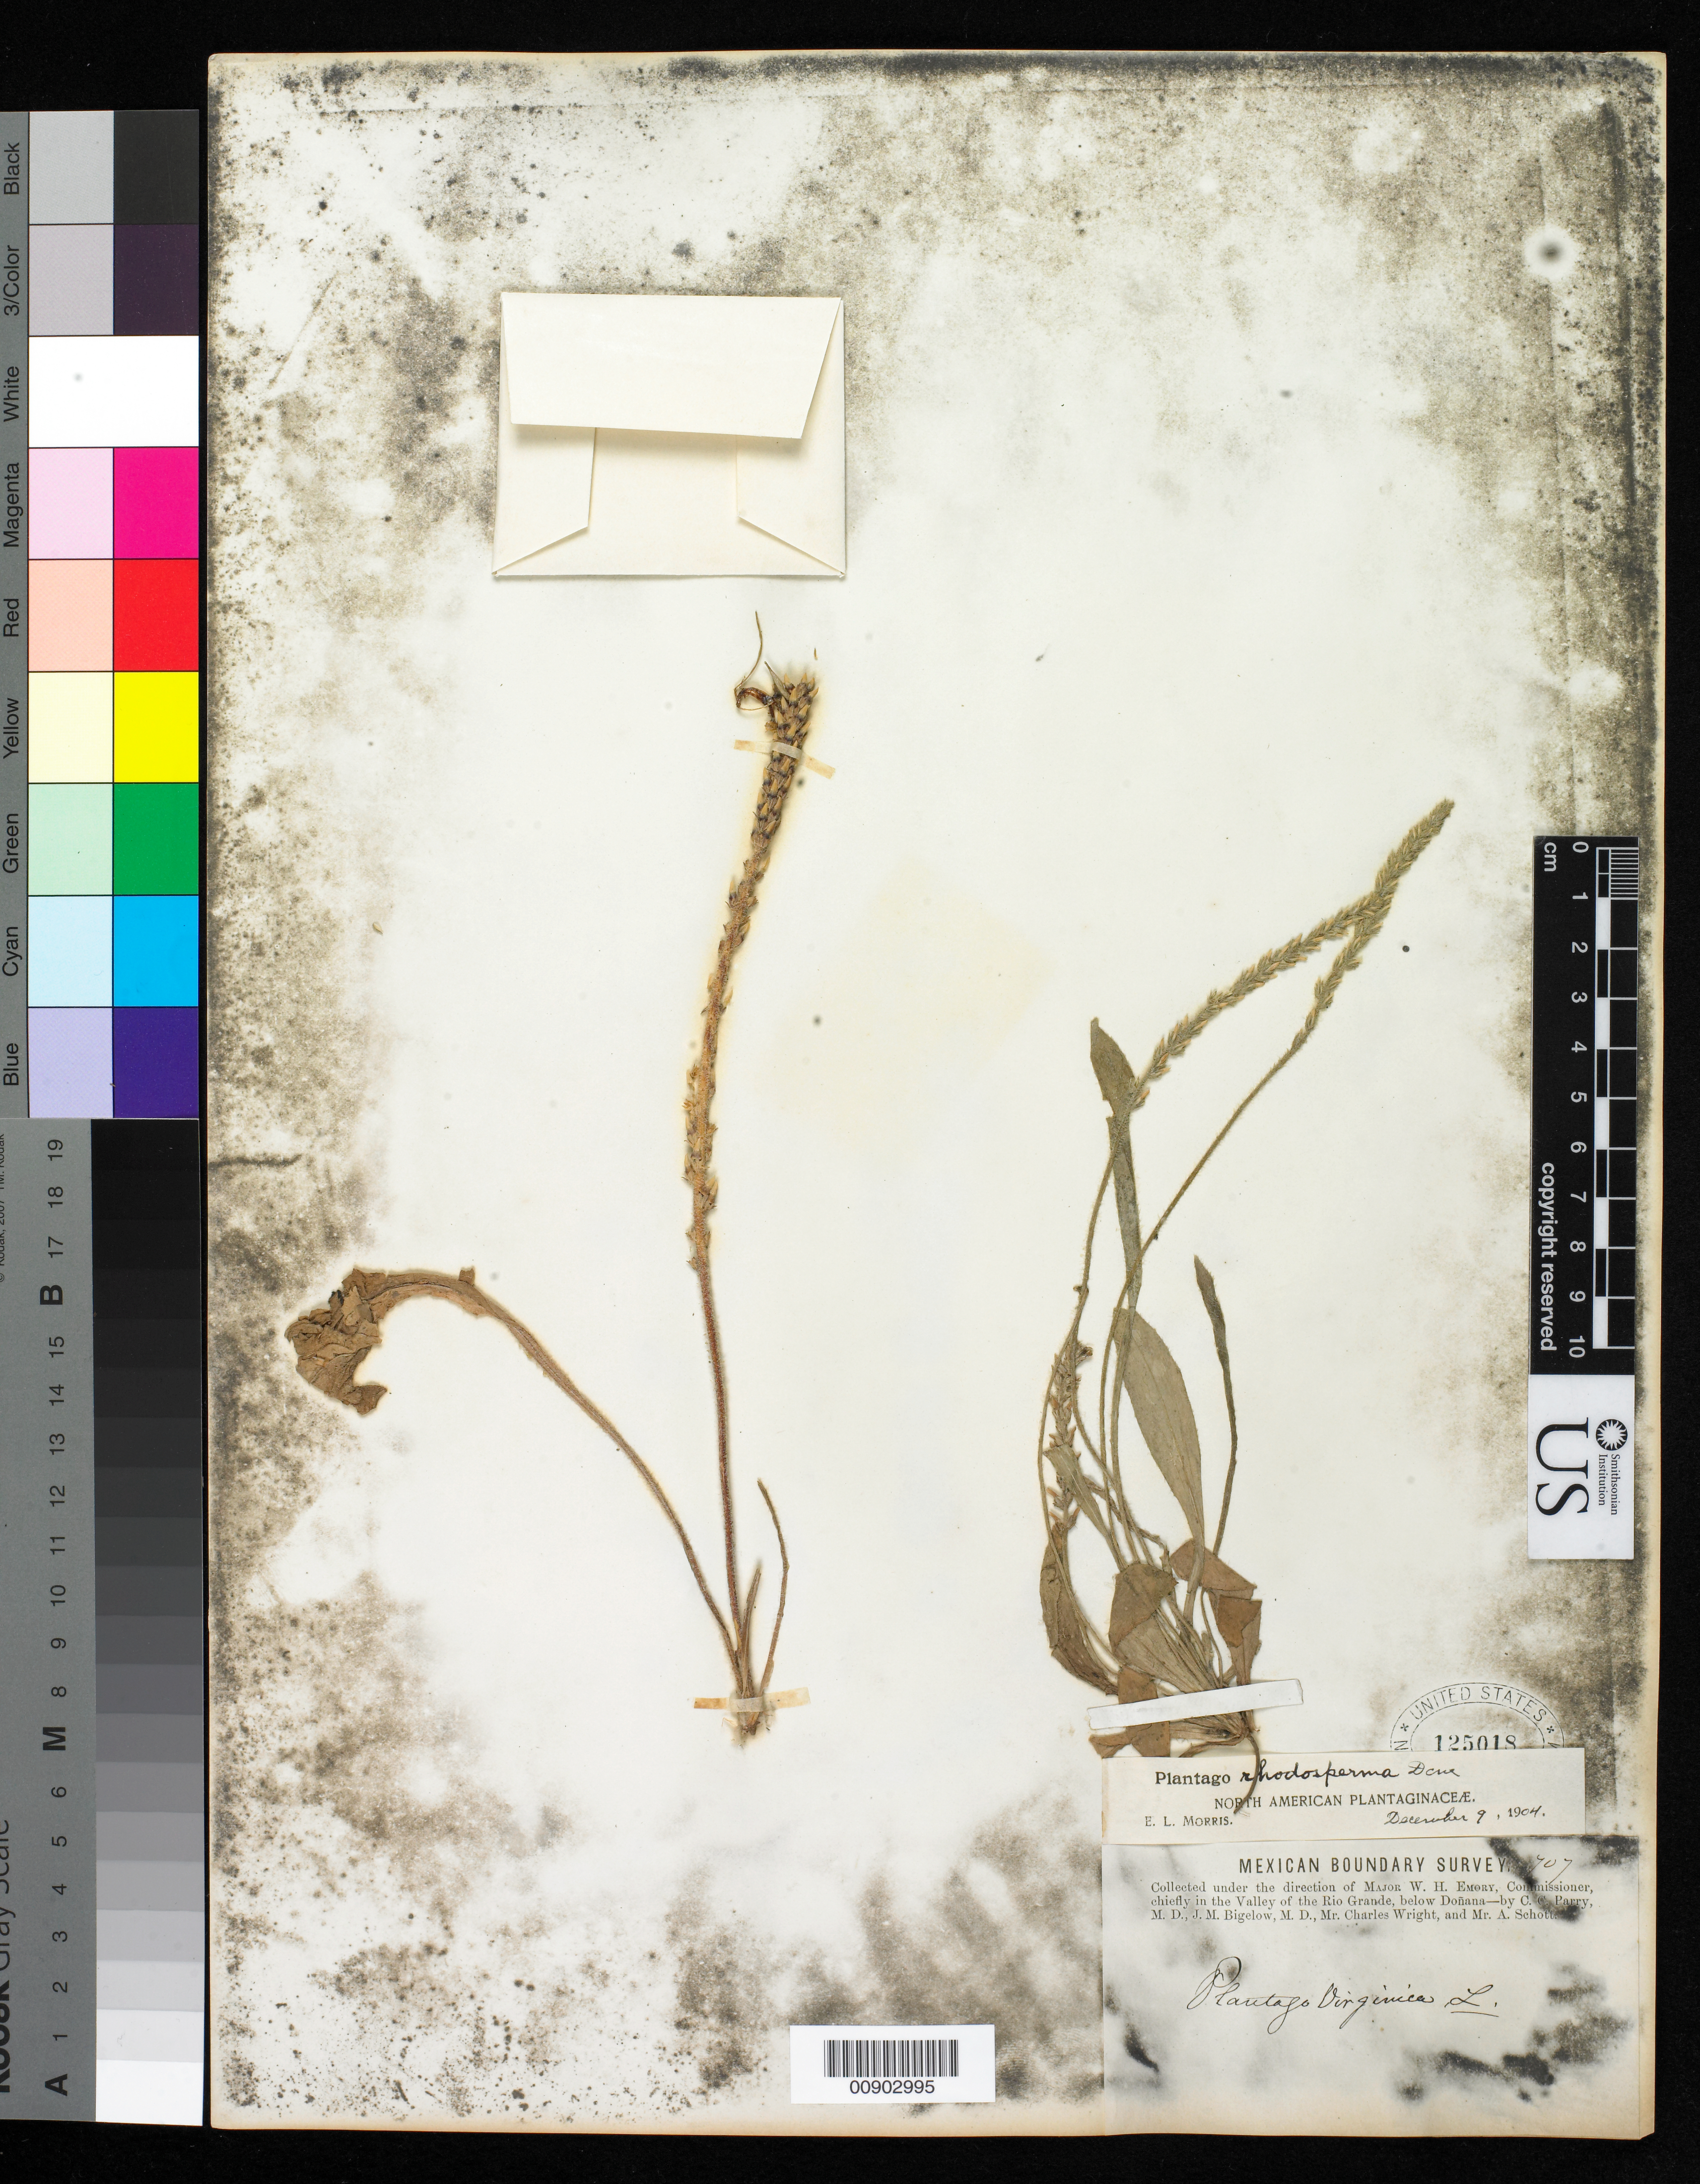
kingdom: Plantae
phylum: Tracheophyta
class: Magnoliopsida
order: Lamiales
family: Plantaginaceae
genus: Plantago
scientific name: Plantago rhodosperma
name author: Decne.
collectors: C. C. Parry, J. M. Bigelow, C. Wright & A. C. V. Schott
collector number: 707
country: United States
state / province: New Mexico / Texas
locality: Valley of the Rio Grande, below Doñana.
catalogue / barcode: US 125018